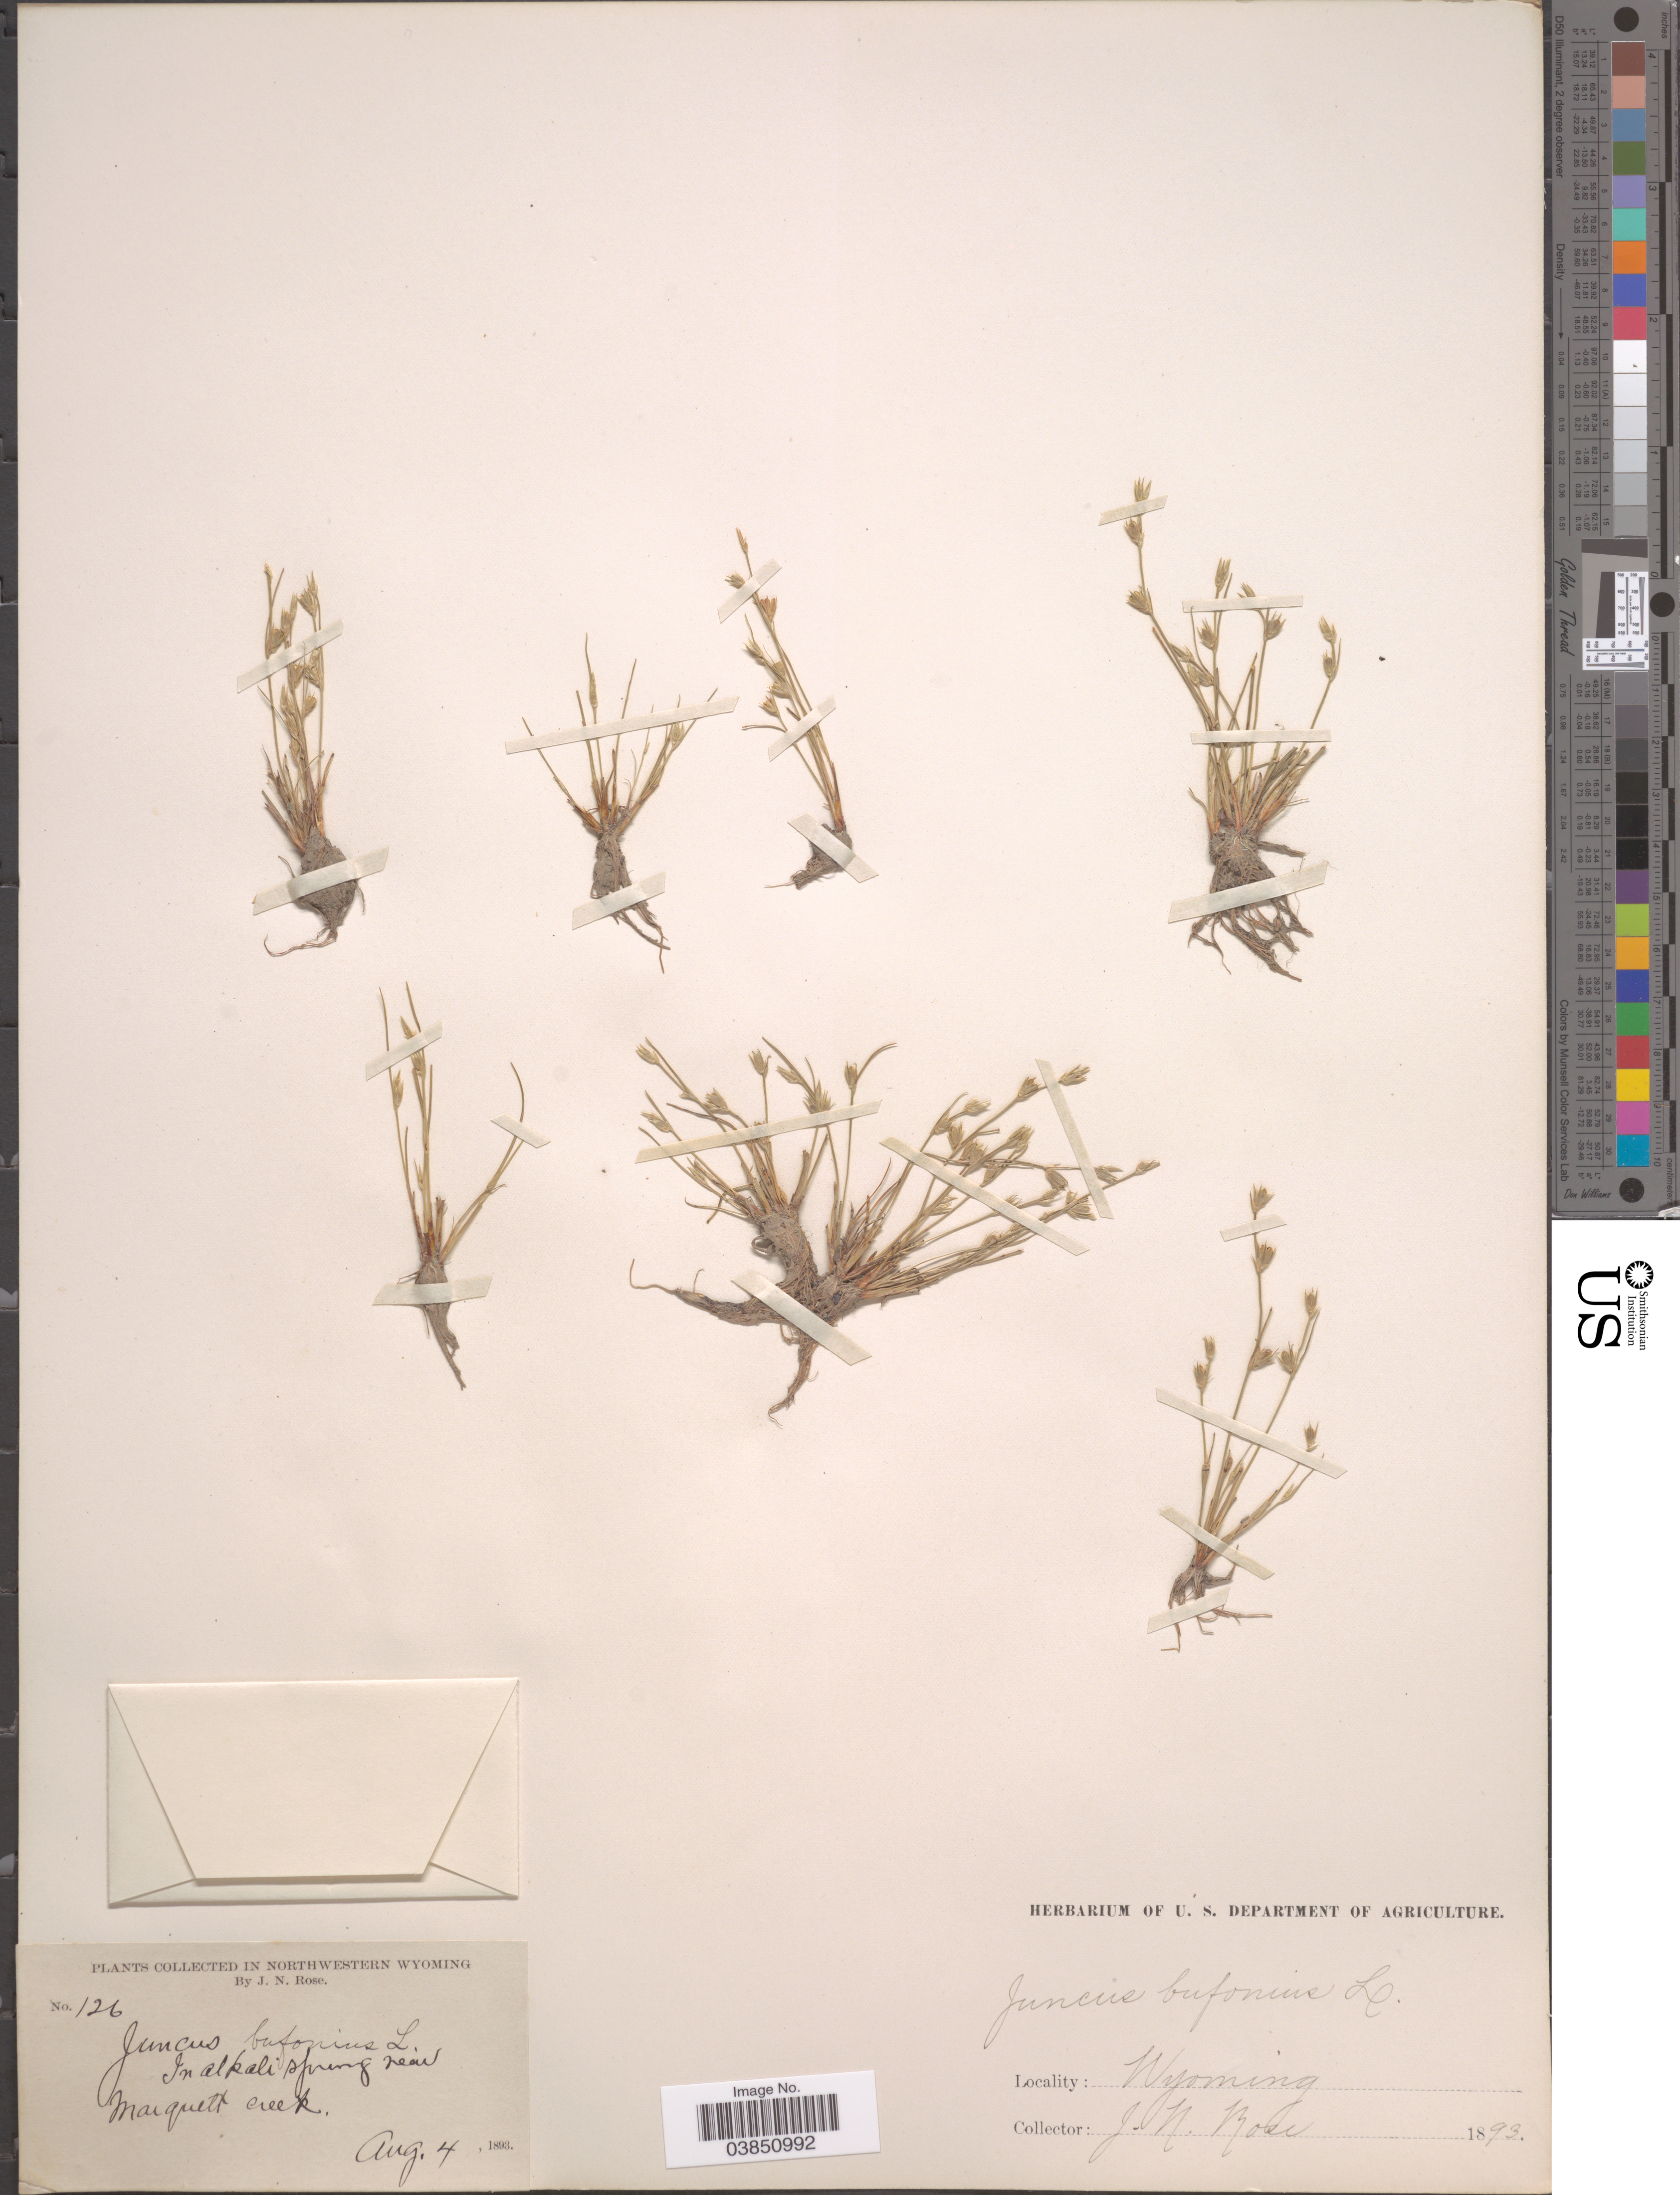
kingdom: Plantae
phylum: Tracheophyta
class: Liliopsida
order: Poales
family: Juncaceae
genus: Juncus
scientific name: Juncus bufonius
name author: L.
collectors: J. N. Rose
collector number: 126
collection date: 1893-08-04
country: United States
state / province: Wyoming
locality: In Northwestern Wyoming. In alkali spring near Marquett creek.